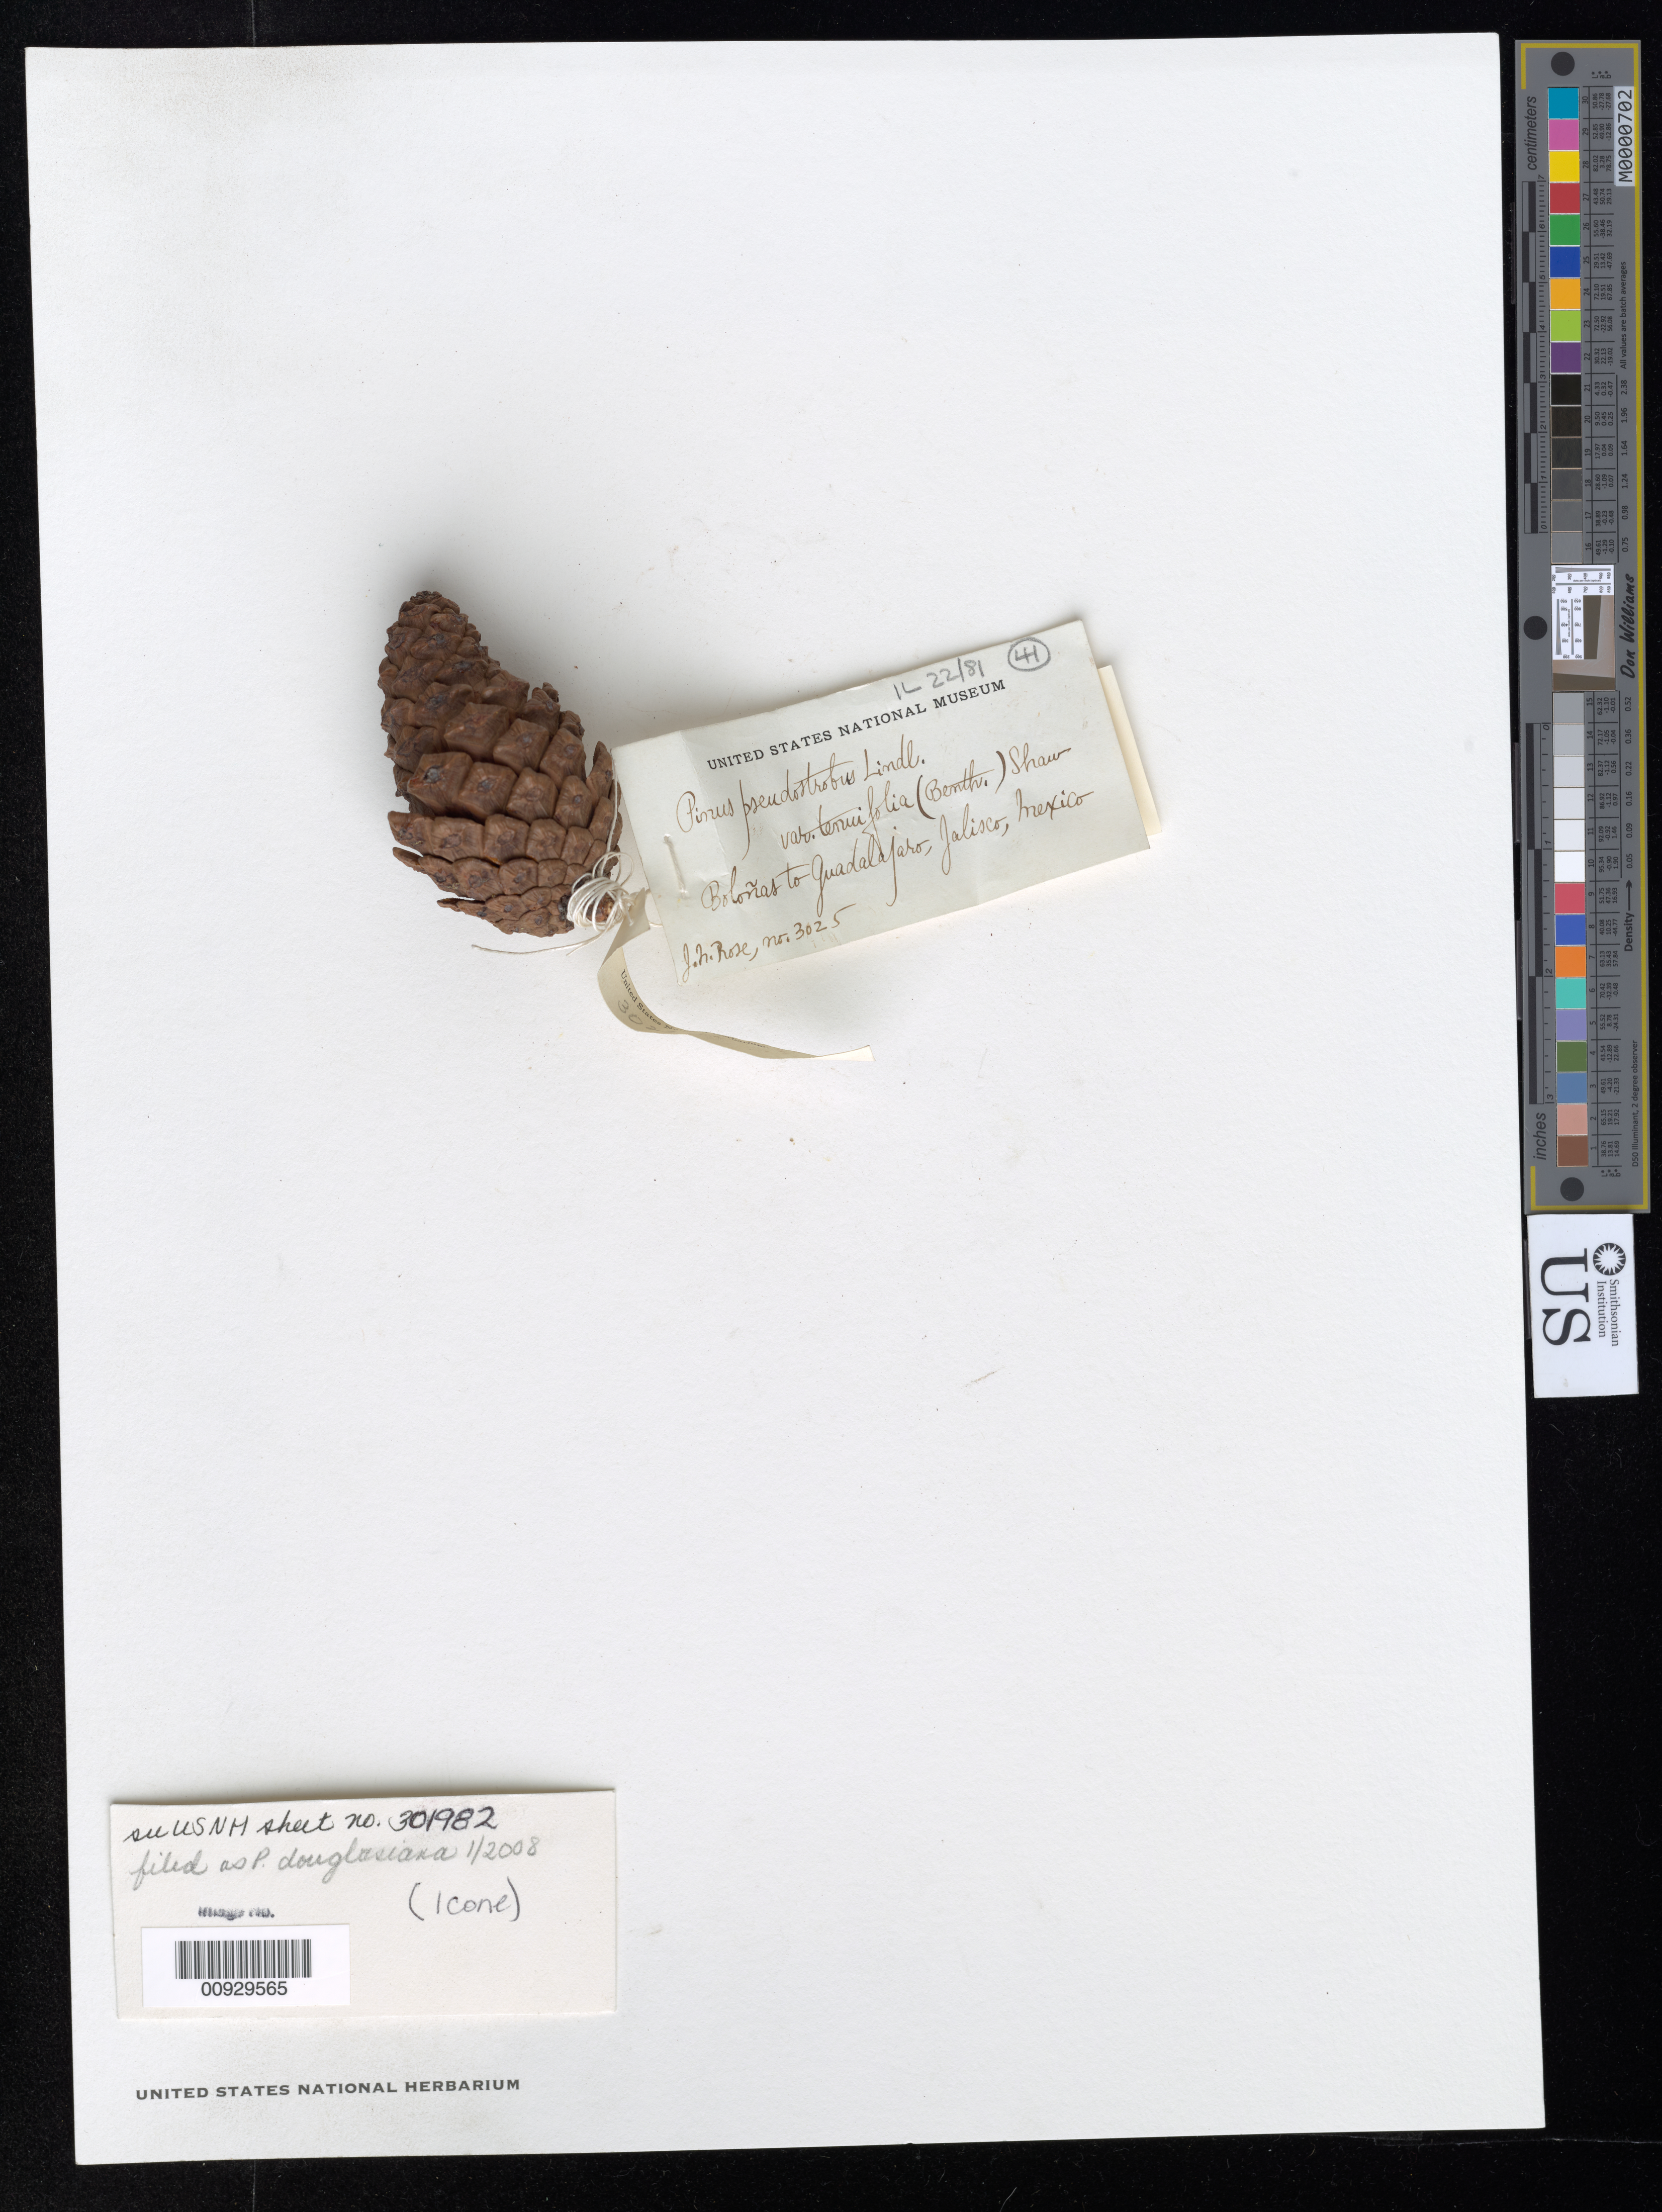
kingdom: Plantae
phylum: Tracheophyta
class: Pinopsida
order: Pinales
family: Pinaceae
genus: Pinus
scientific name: Pinus douglasiana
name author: Martínez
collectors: J. N. Rose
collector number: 3025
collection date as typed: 20 Sep 1897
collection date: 1897-09-20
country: Mexico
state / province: Jalisco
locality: On road between Bolaños and Guadalajara.